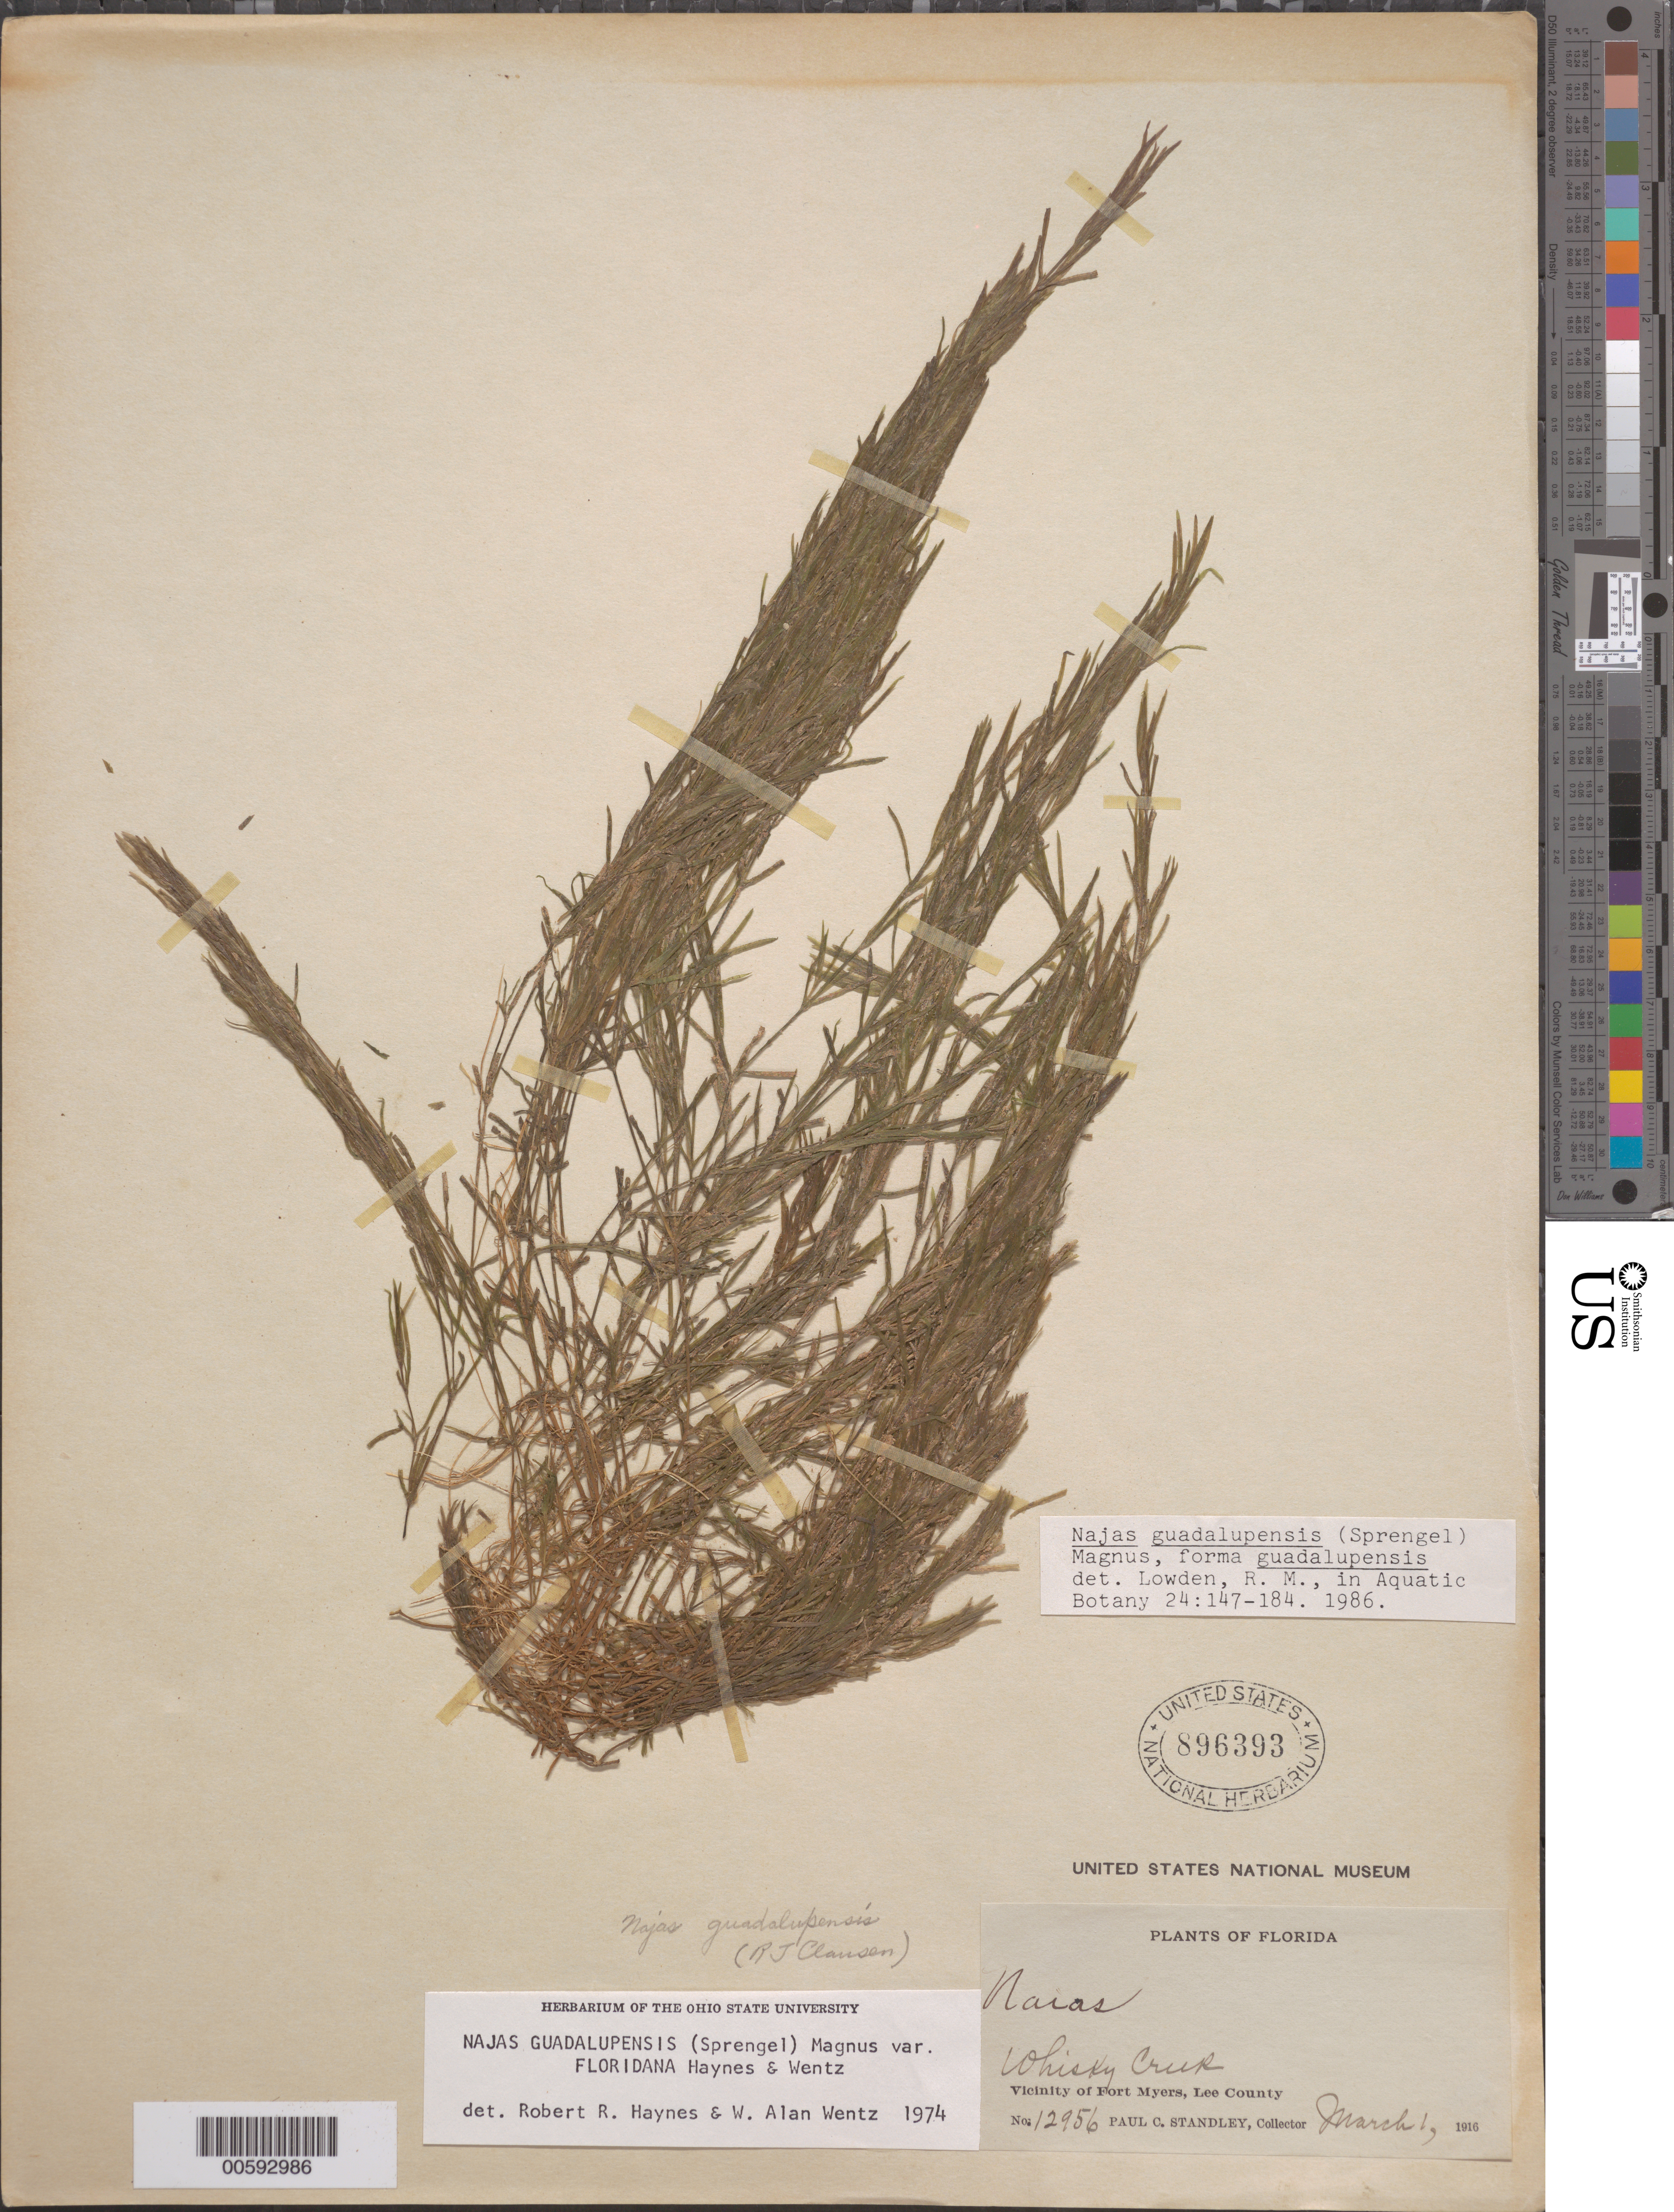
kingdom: Plantae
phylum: Tracheophyta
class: Liliopsida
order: Alismatales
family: Hydrocharitaceae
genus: Najas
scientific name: Najas guadalupensis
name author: (Spreng.) Magnus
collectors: P. C. Standley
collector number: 12956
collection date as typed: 01 Mar 1916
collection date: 1916-03-01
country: United States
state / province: Florida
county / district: Lee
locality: Fort Myers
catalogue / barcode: US 896393